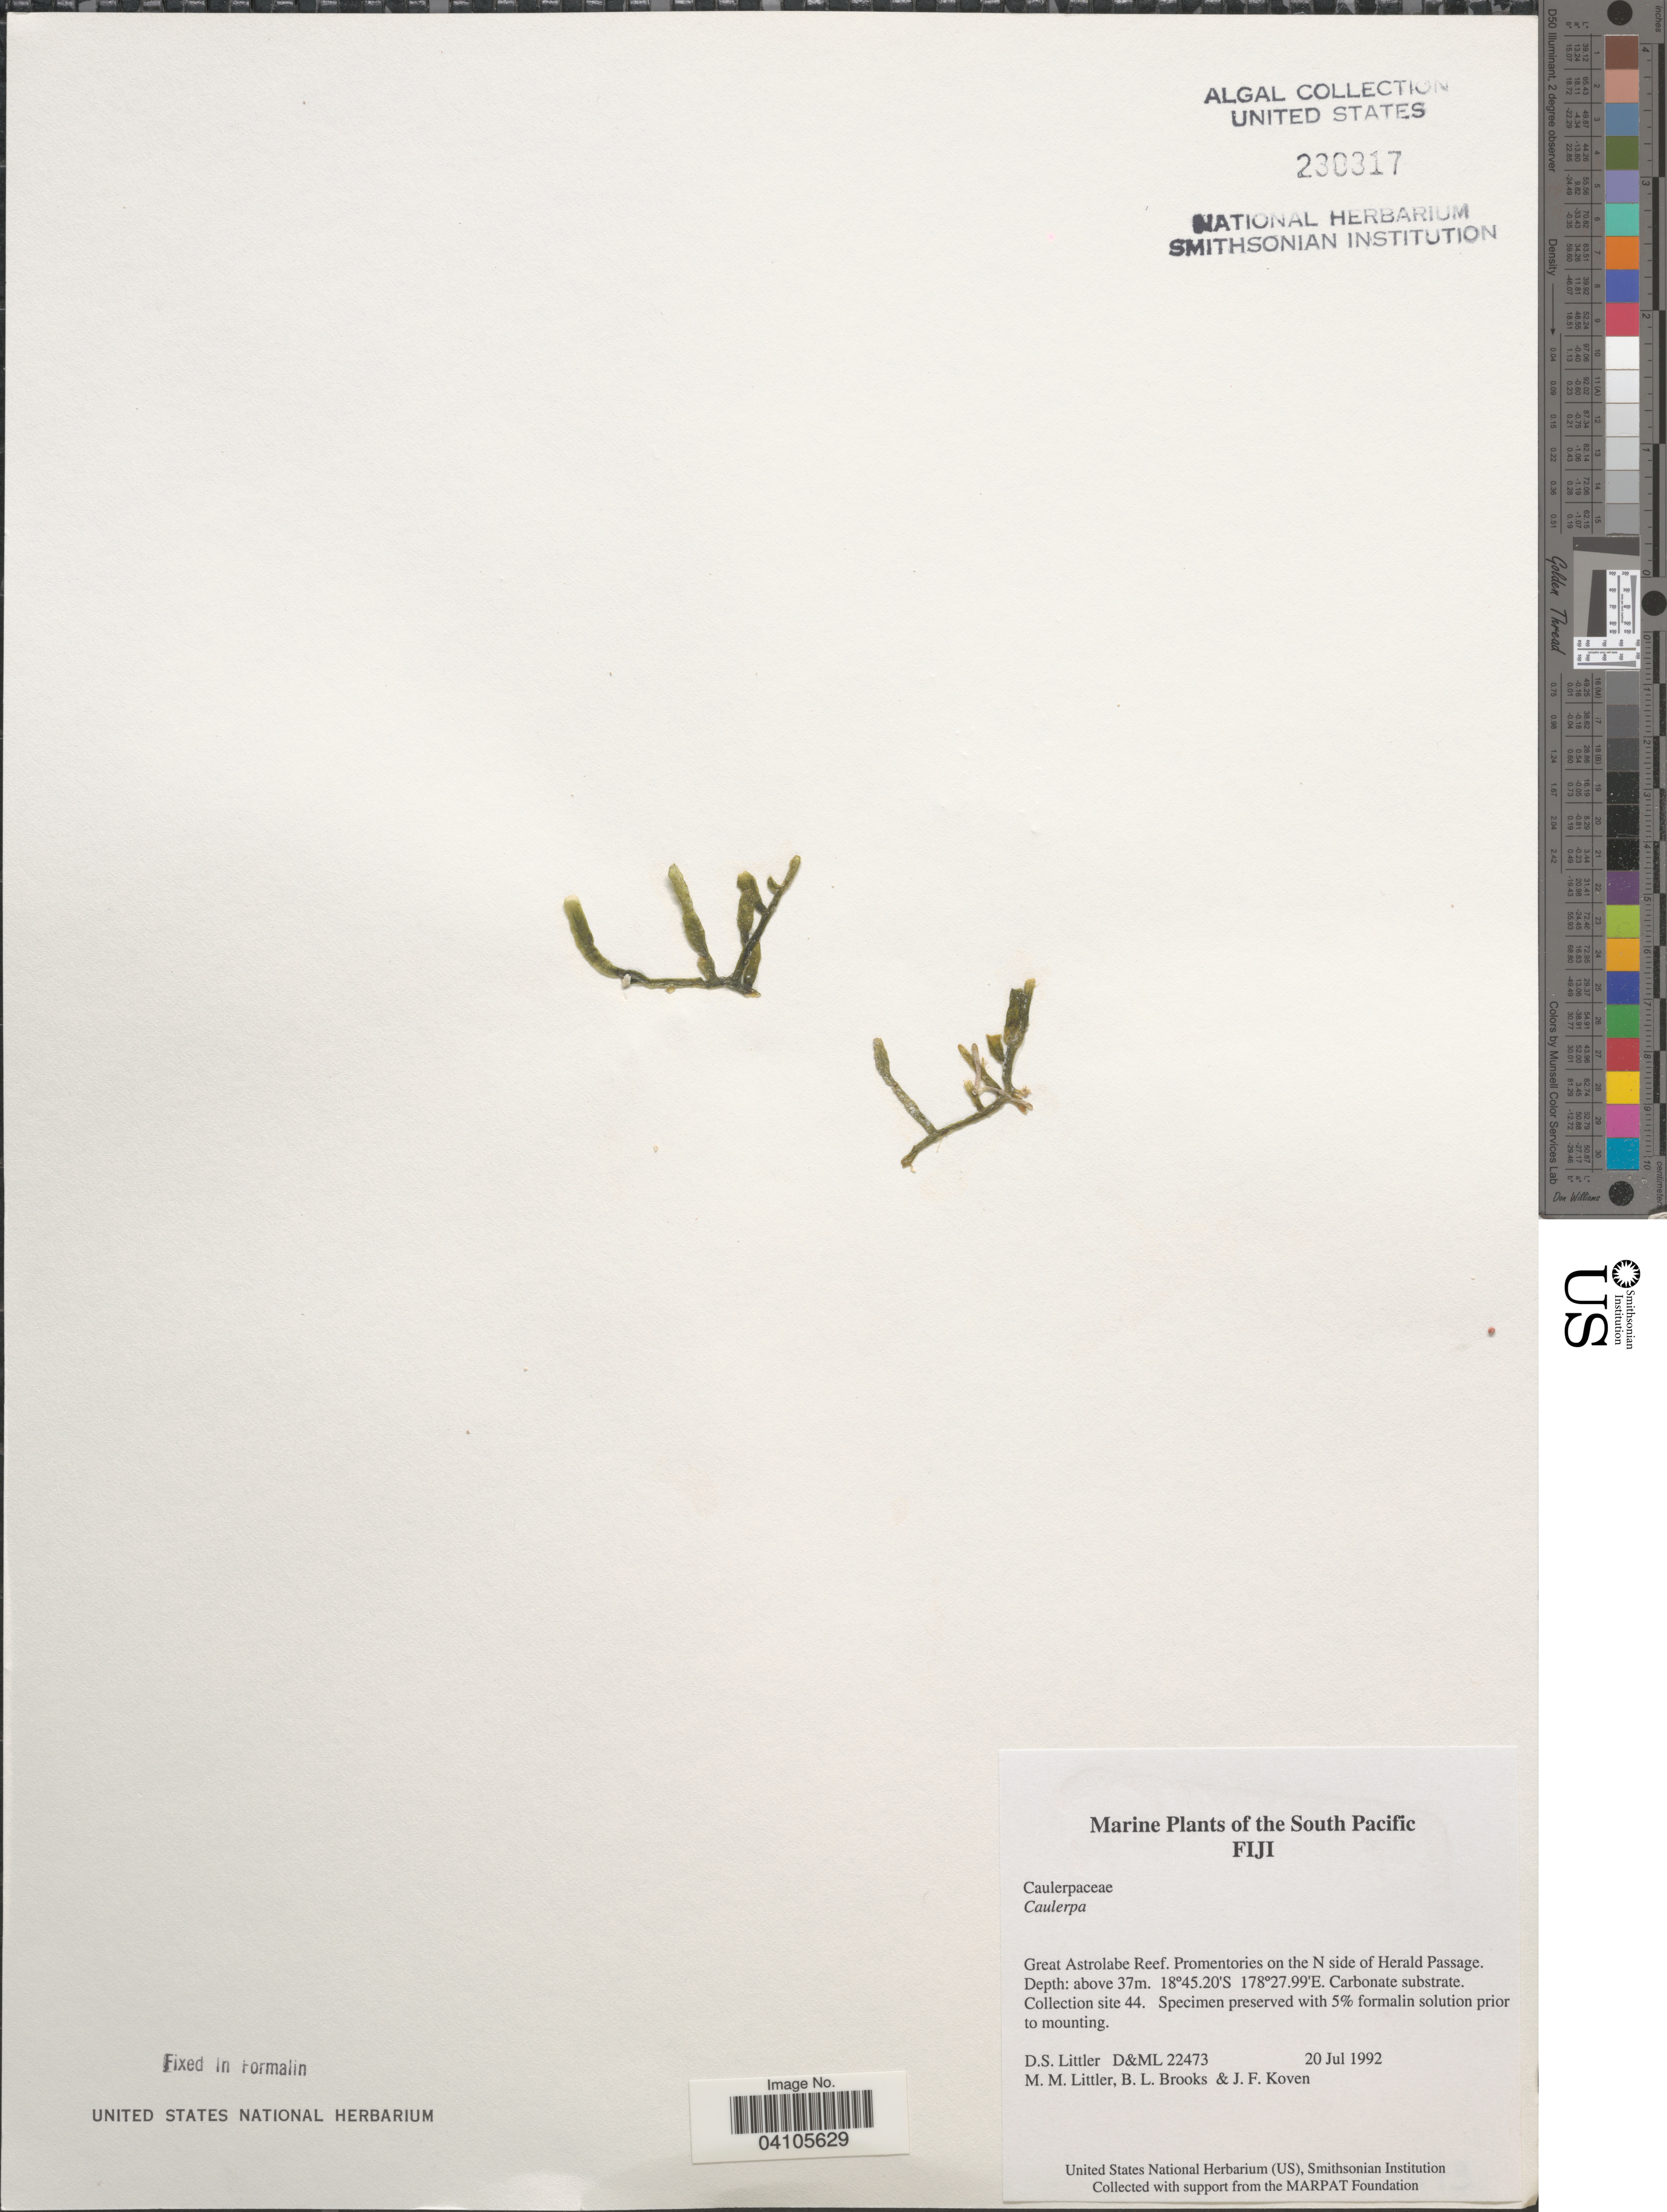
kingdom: Plantae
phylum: Chlorophyta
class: Ulvophyceae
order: Bryopsidales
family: Caulerpaceae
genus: Caulerpa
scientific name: Caulerpa sp.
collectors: D. S. Littler, B. Brooks & J. Koven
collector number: D&ML 22473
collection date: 1992-07-20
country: Fiji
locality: The South Pacific. Great Astrolabe Reef. Promentories on the N side of Herald Passage. Site 44.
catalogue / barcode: US 230317